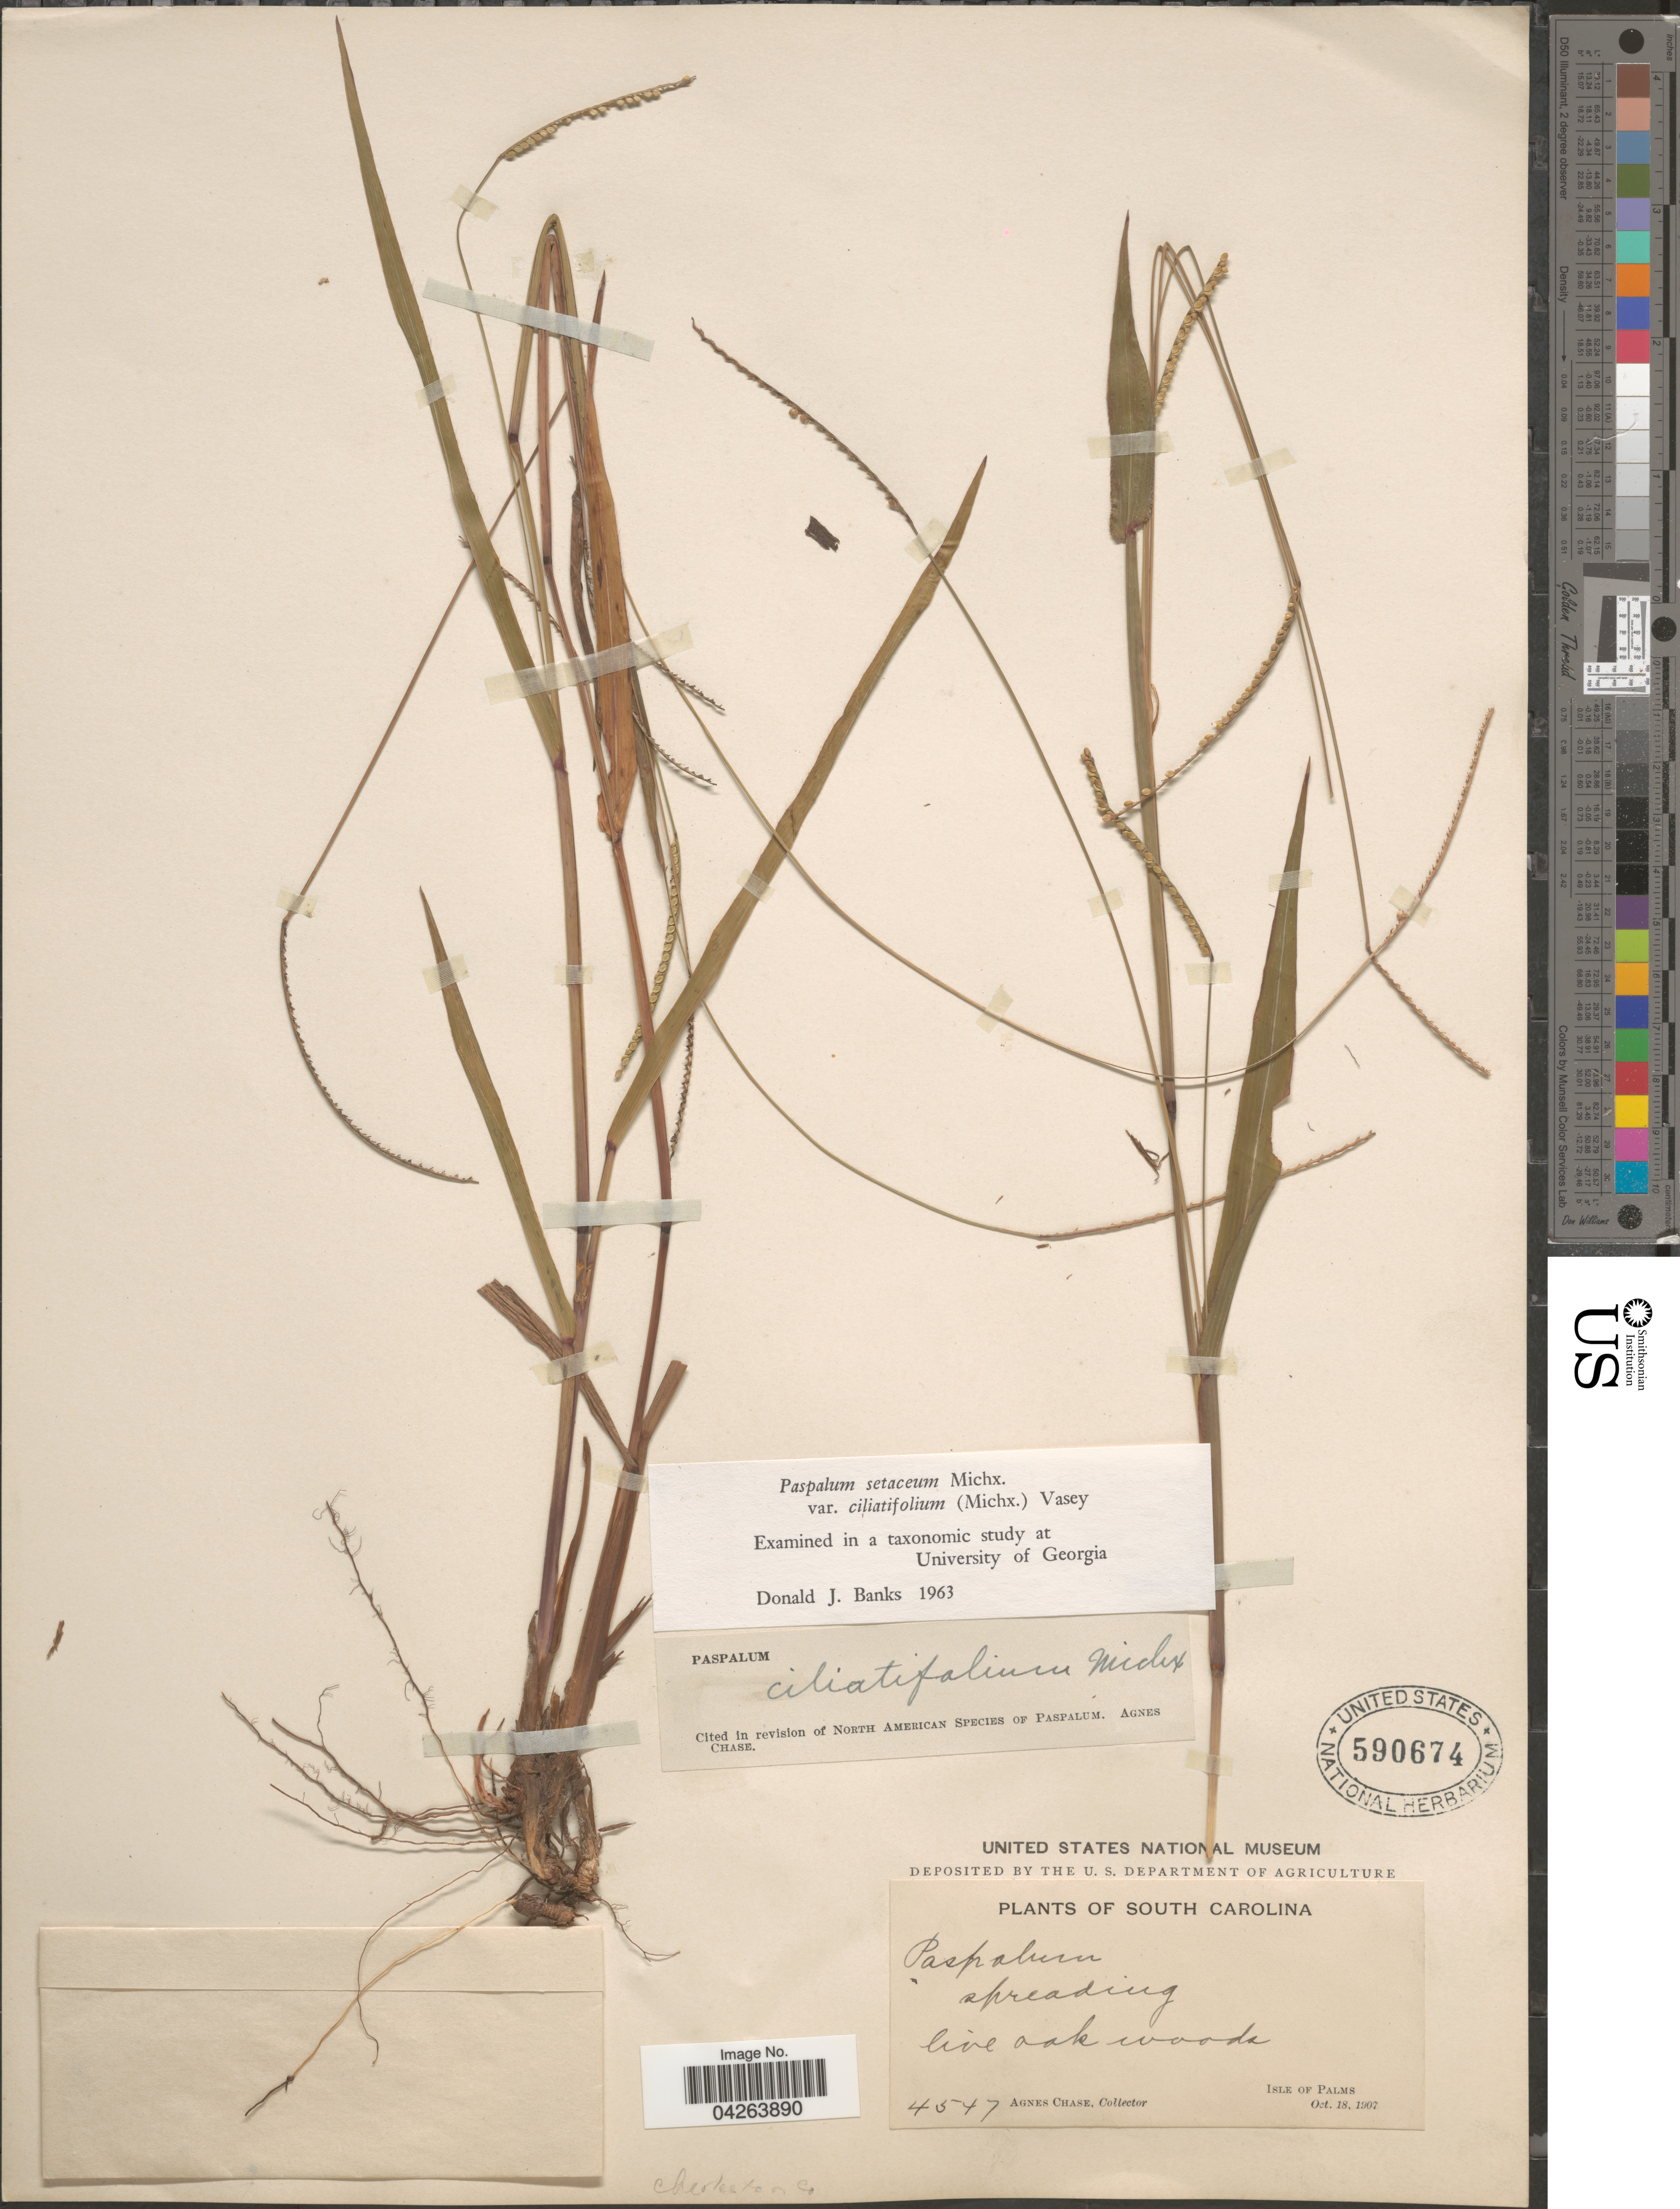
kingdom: Plantae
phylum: Tracheophyta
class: Liliopsida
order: Poales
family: Poaceae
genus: Paspalum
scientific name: Paspalum setaceum var. ciliatifolium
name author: (Michx.) Vasey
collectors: A. Chase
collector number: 4547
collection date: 1907-10-18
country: United States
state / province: South Carolina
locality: Isle of Palms. Charleston Co.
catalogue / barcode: US 590674